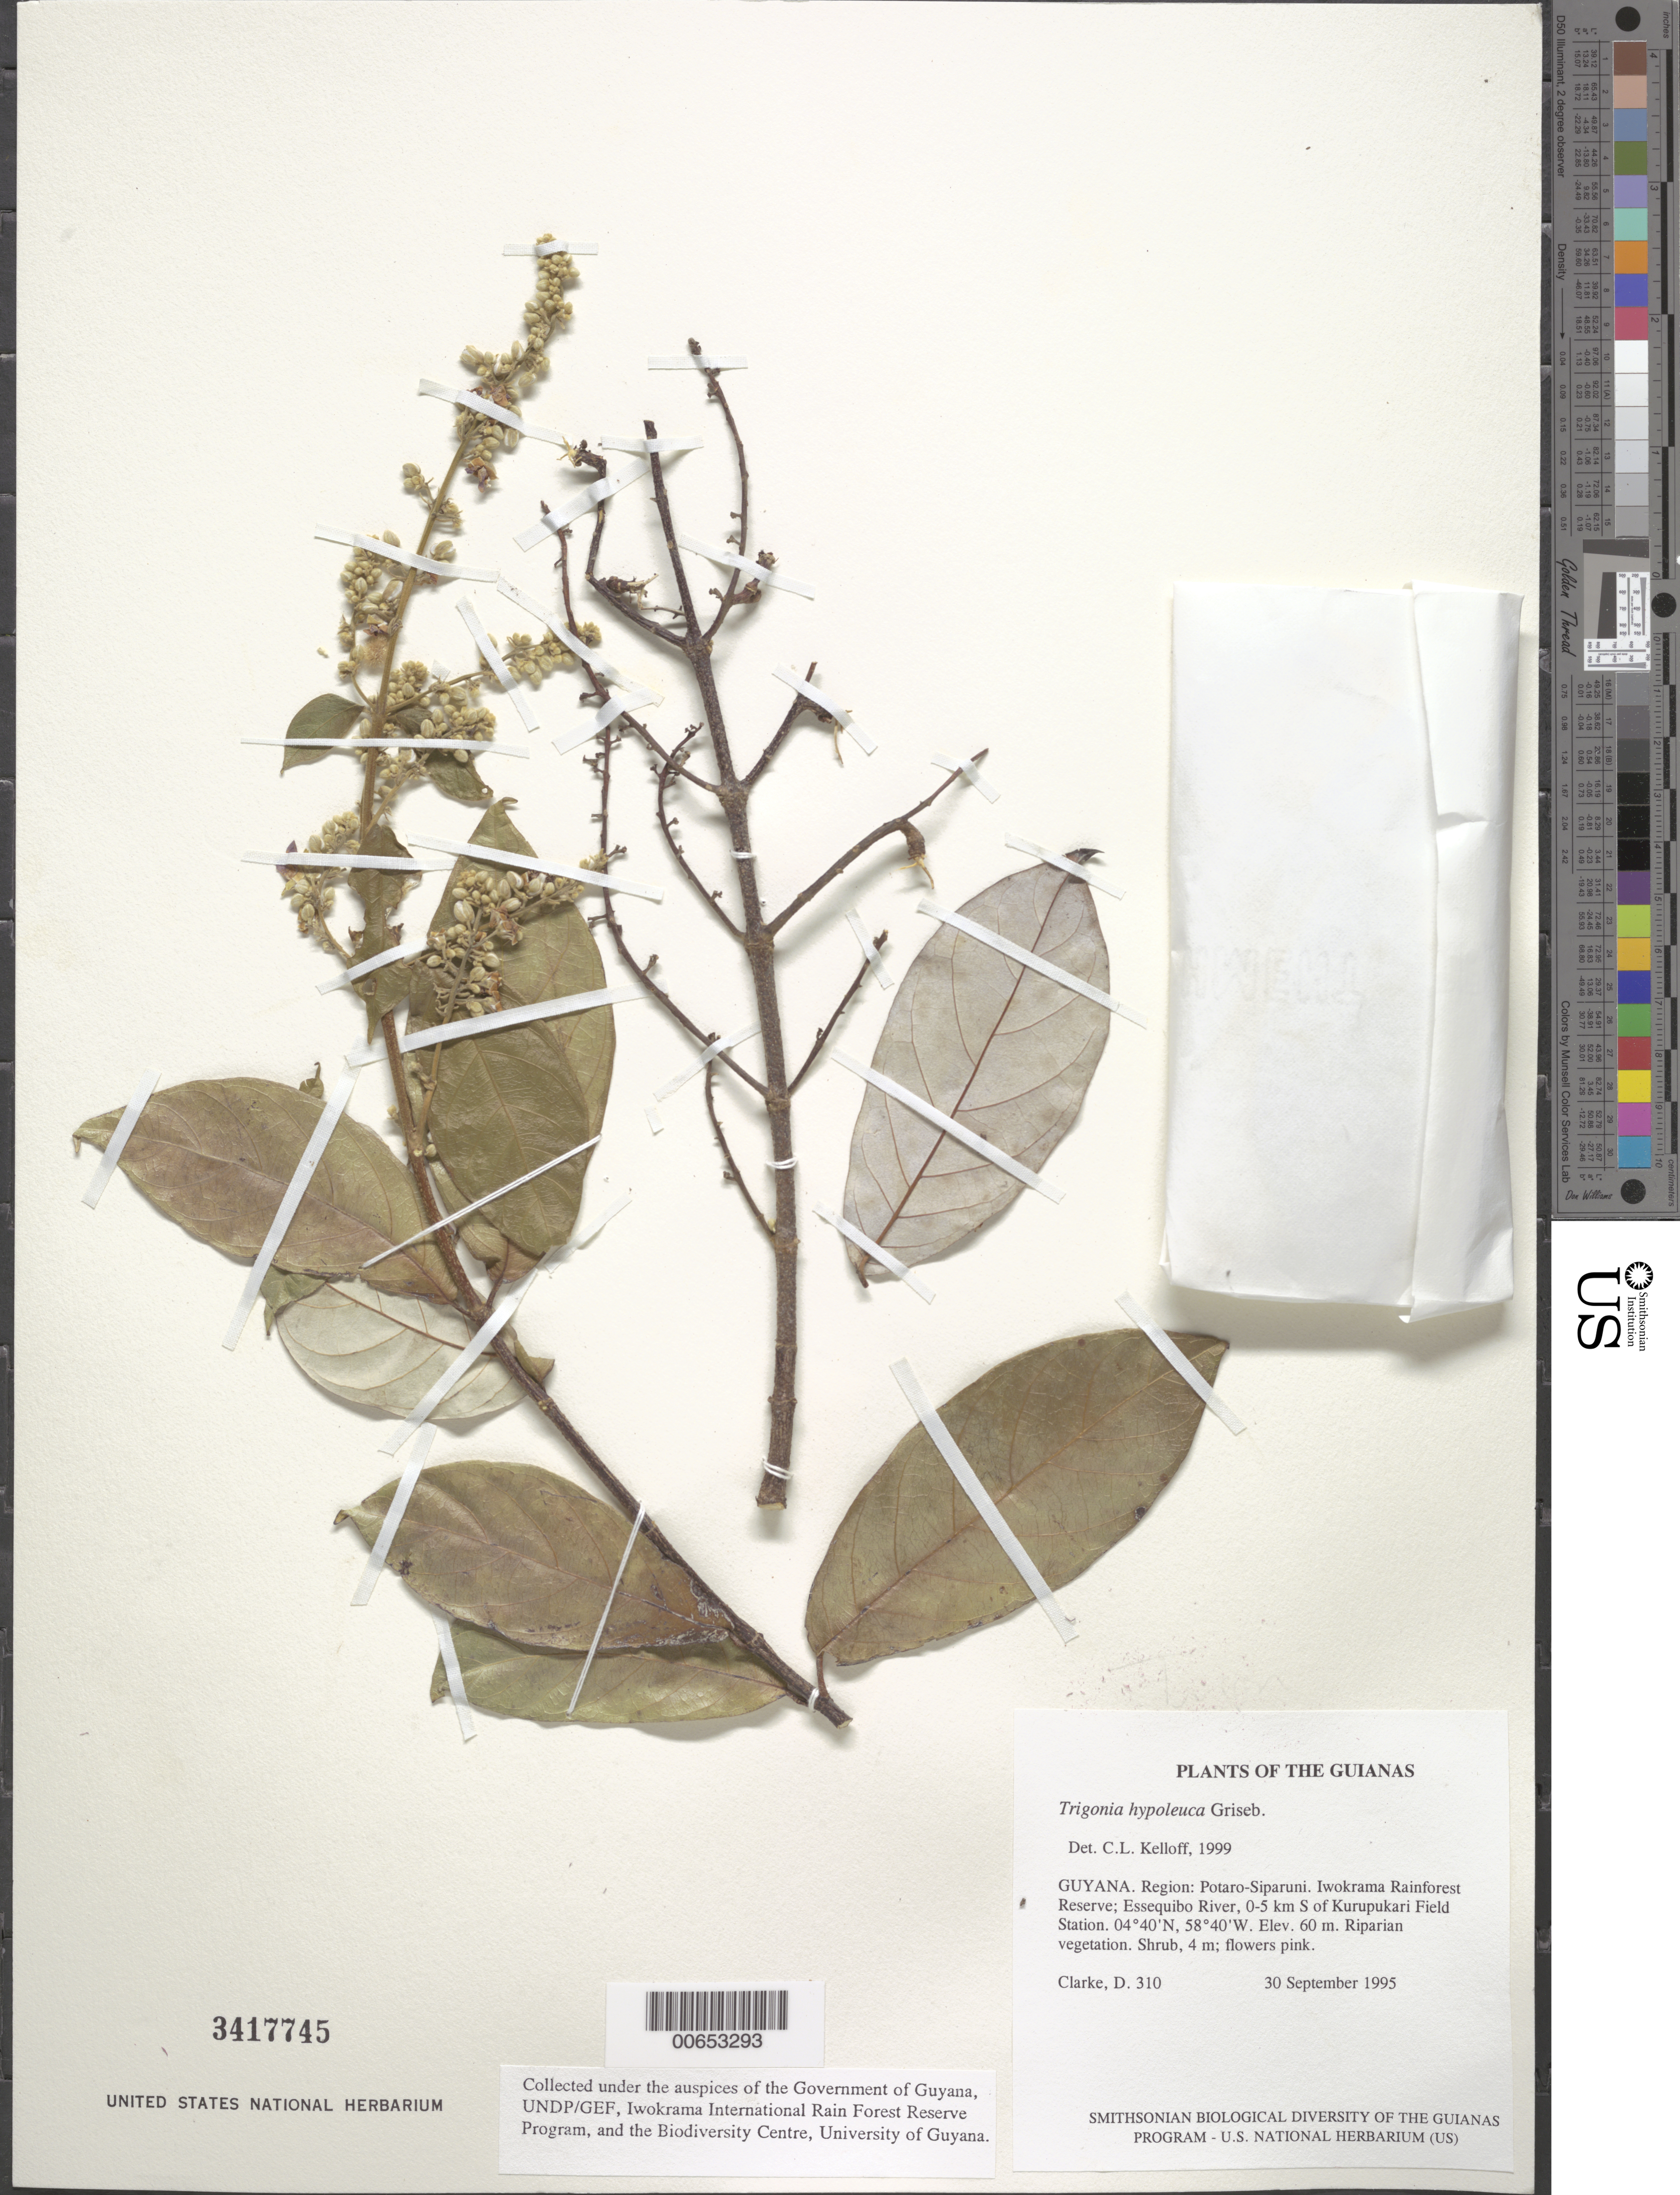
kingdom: Plantae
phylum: Tracheophyta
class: Magnoliopsida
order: Malpighiales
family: Trigoniaceae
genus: Trigonia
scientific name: Trigonia hypoleuca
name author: Griseb.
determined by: Kelloff, Carol L., (US), Smithsonian Institution - National Museum of Natural History (UNITED STATES)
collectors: H. D. Clarke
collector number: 310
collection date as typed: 30 September 1995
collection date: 1995-09-30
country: Guyana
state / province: Potaro-Siparuni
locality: Iwokrama Rainforest Reserve; Essequibo River, 0-5 km S of Kurupukari Field Station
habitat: Riparian vegetation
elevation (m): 60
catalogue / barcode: US 3417745